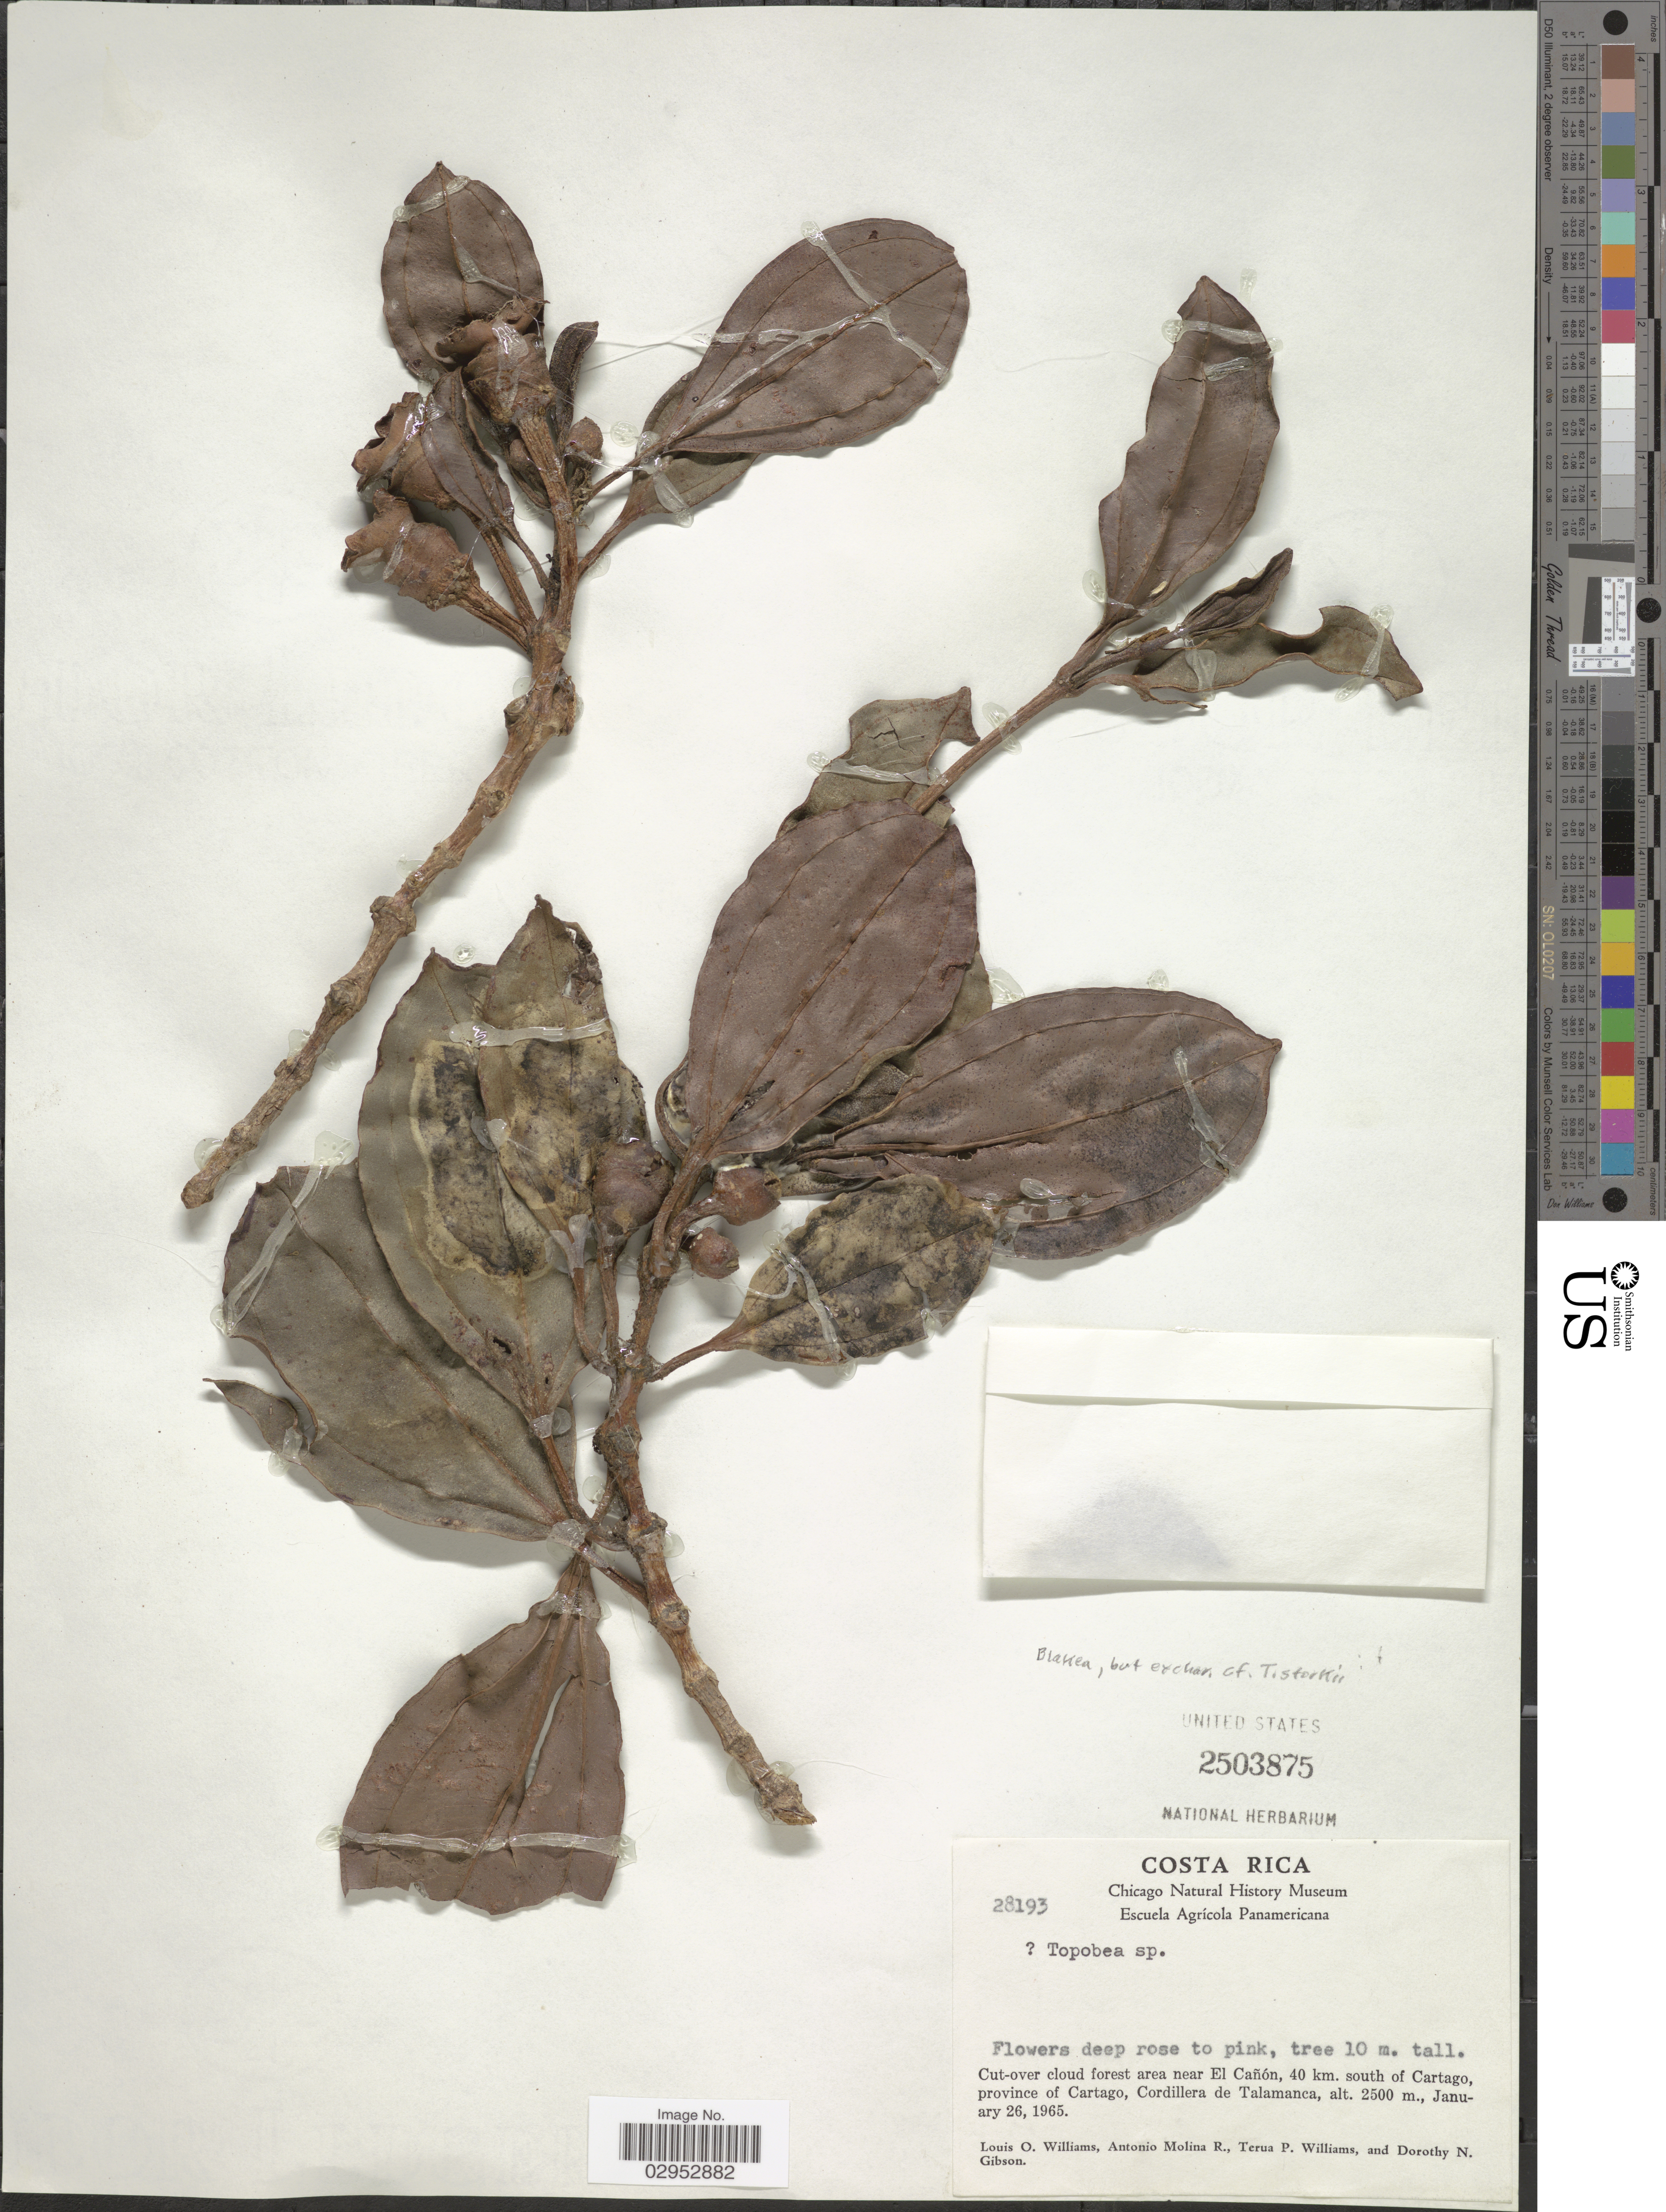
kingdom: Plantae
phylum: Tracheophyta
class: Magnoliopsida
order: Myrtales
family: Melastomataceae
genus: Blakea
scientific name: Blakea sp.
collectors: L. O. Williams, A. Molina R., T. Williams & D. N. Gibson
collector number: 28193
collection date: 1965-01-26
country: Costa Rica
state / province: Cartago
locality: Cut-over cloud forest area near El Cañón, 40km. south of Cartago, Cordillera de Talamanca.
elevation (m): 2500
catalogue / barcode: US 2503875